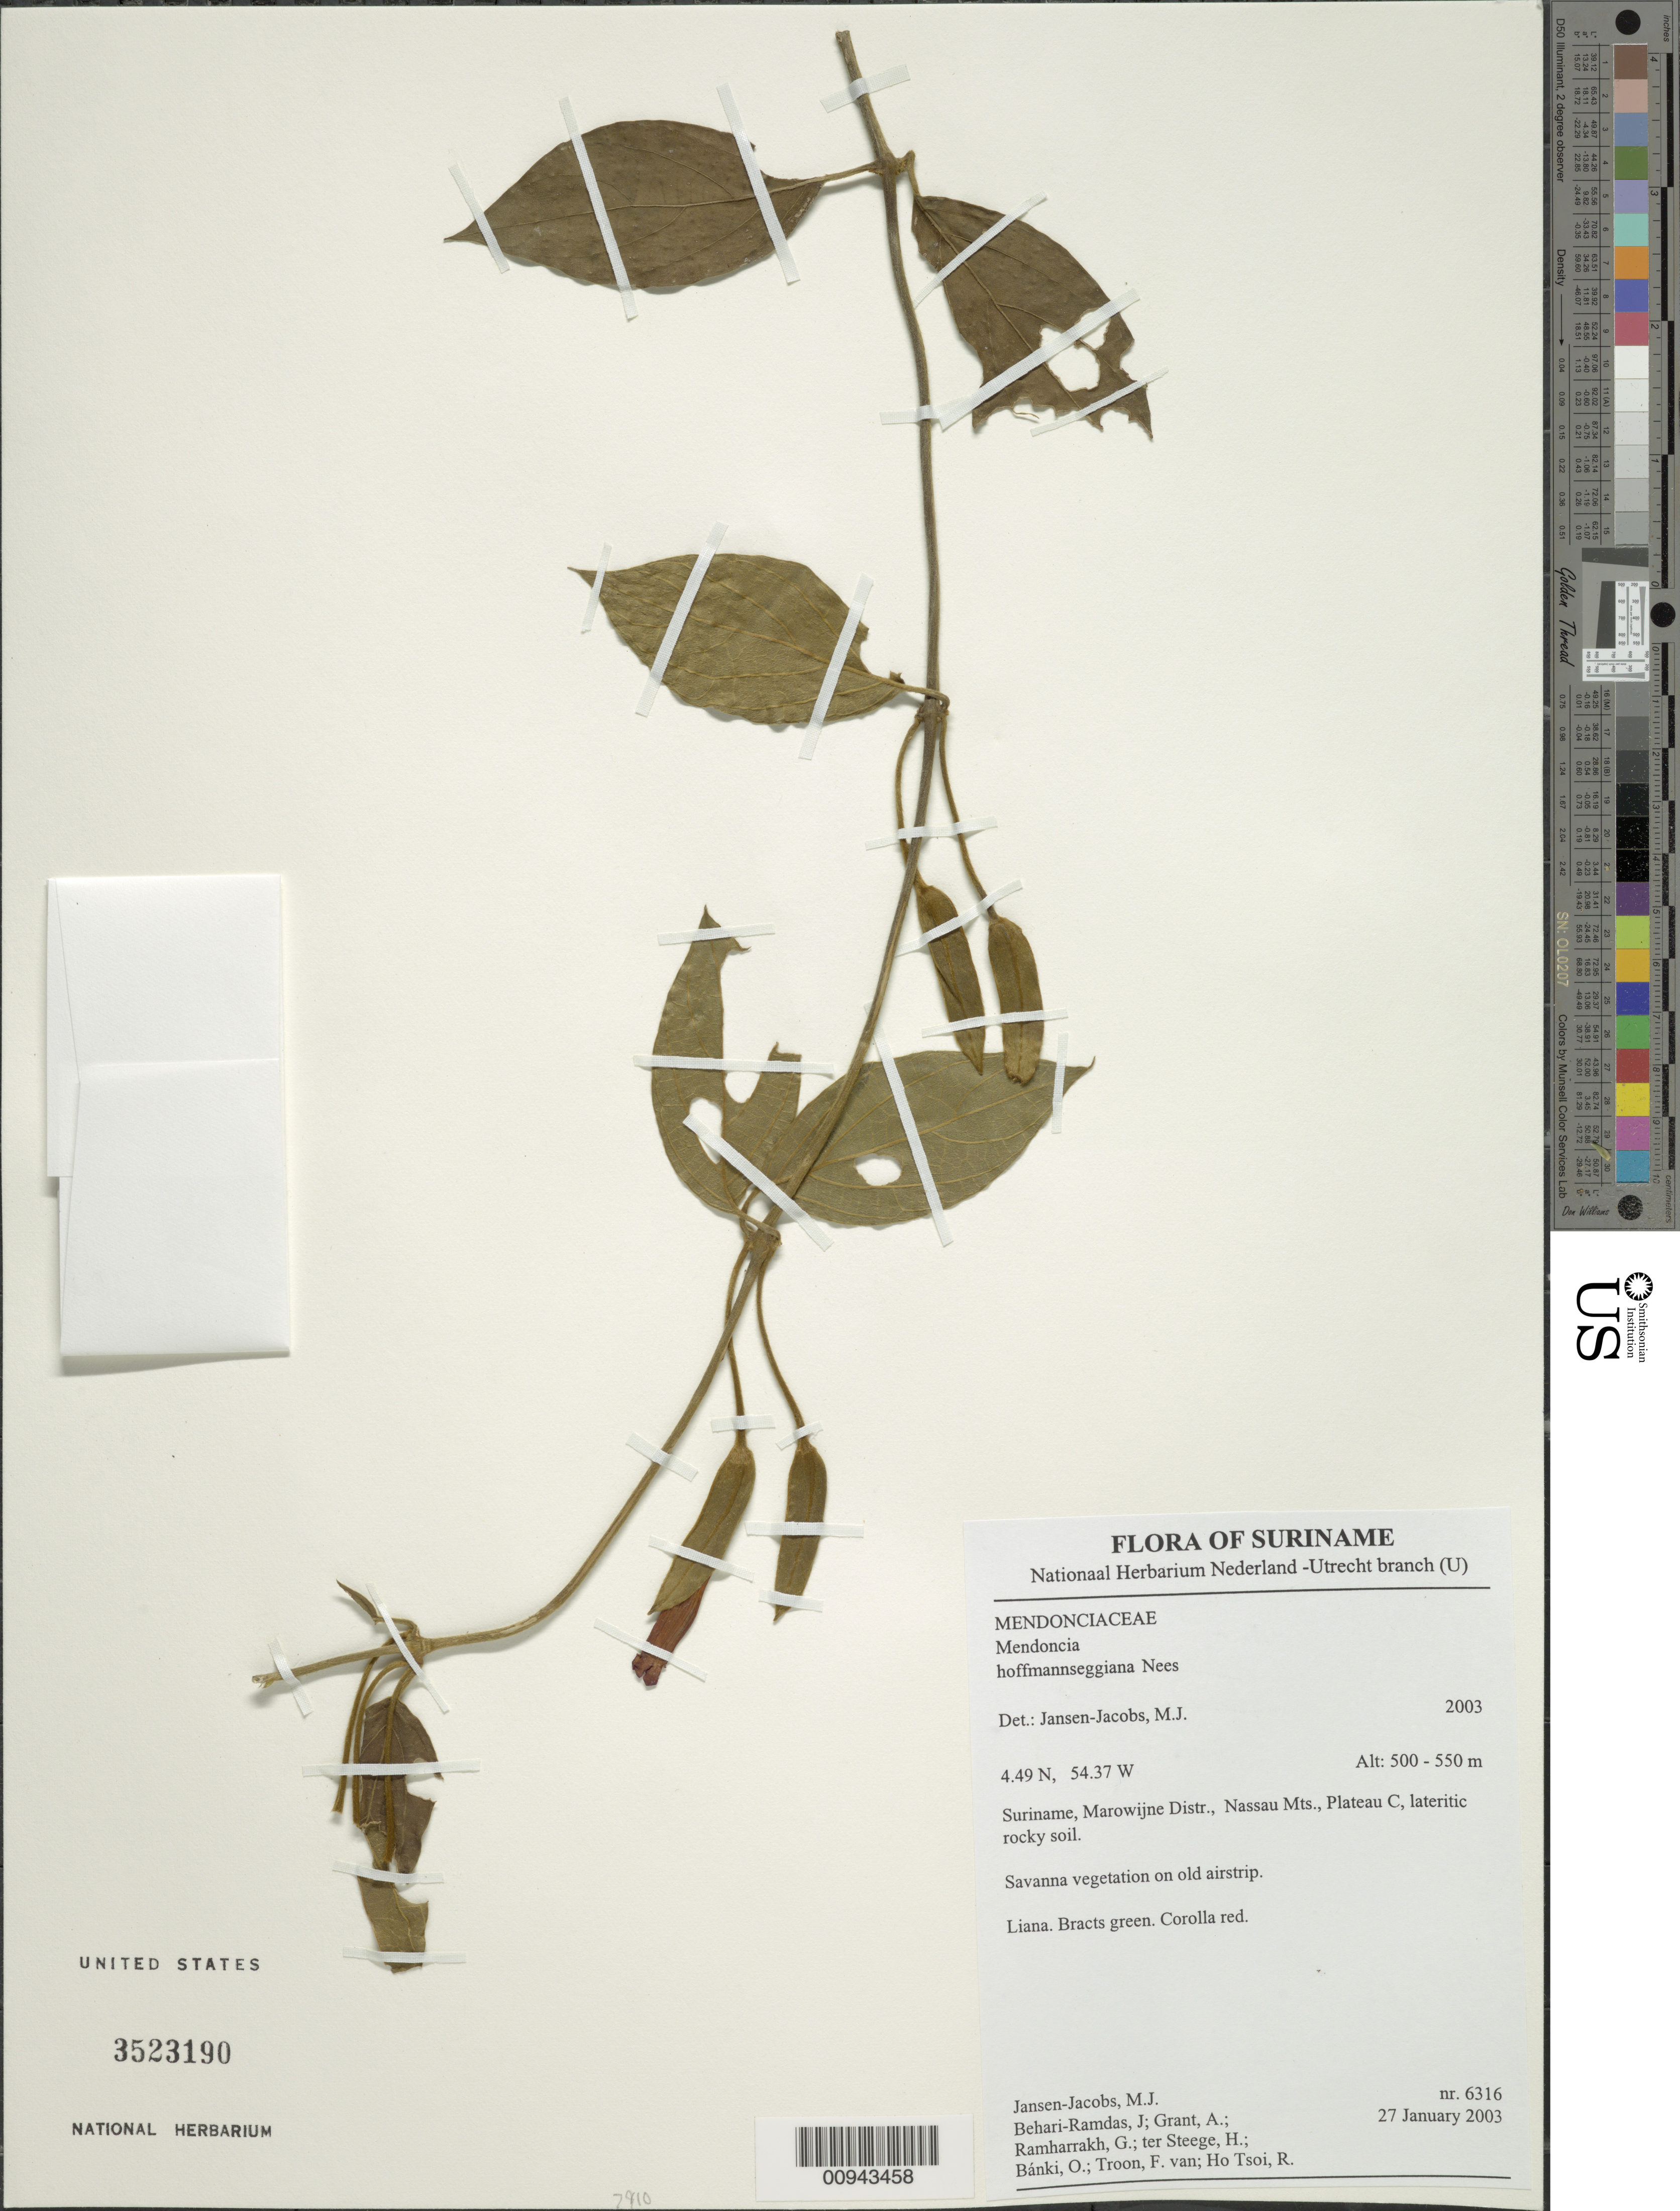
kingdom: Plantae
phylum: Tracheophyta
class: Magnoliopsida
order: Lamiales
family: Acanthaceae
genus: Mendoncia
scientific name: Mendoncia hoffmannseggiana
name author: Nees in DC.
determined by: Jansen-Jacobs, M. J., (U), Nationaal Herbarium Nederland, Utrecht University branch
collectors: M. J. Jansen-Jacobs, J. Behari-Ramdas, A. Grant, G. Ramharrakh, H. ter Steege, O. Bánki, F. Van Troon & R. Ho Tsoi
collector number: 6316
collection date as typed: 27-Jan-03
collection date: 2003-01-27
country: Suriname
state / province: Marowijne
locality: Nassau Mts., Plateau C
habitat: Lateritic rocky soil. Savanna vegetation on old airstrip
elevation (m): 500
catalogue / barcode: US 3523190